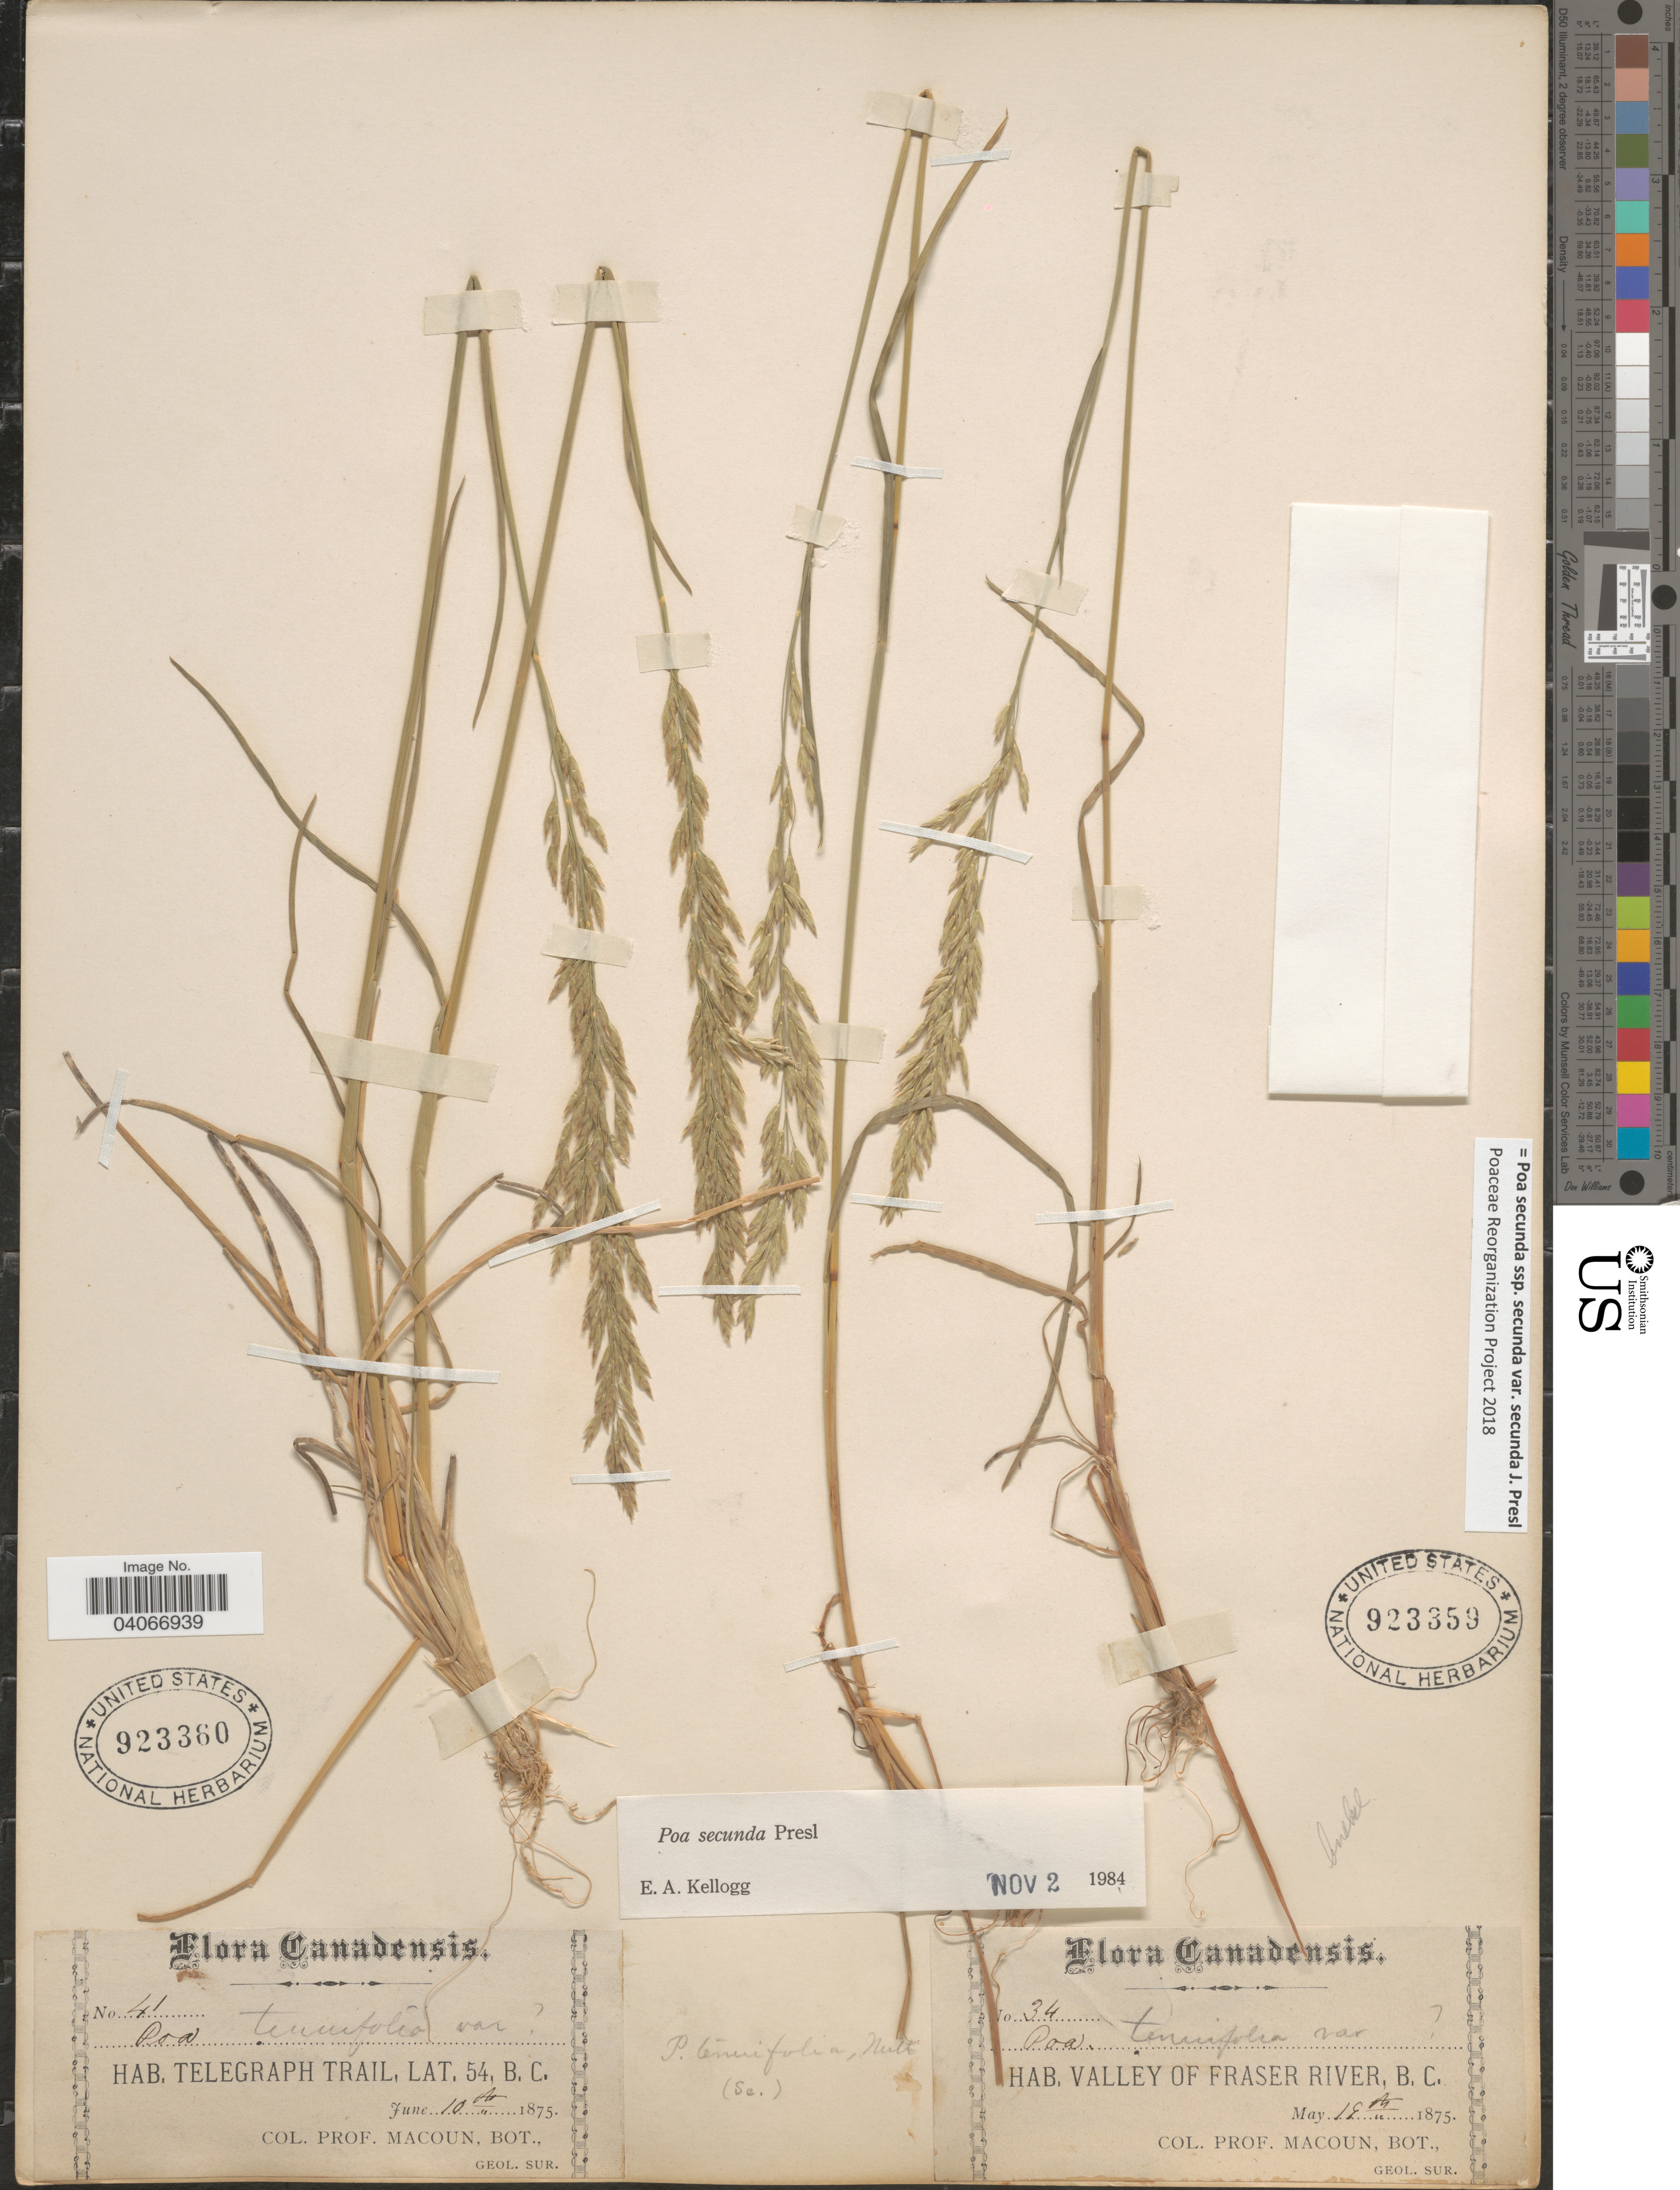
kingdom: Plantae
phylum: Tracheophyta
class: Liliopsida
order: Poales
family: Poaceae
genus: Poa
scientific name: Poa secunda subsp. secunda var. secunda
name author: J. Presl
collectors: Prof. Macoun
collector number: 34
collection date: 1875-05-19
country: Canada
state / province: British Columbia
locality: Valley of Fraser River.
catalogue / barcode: US 923359-2